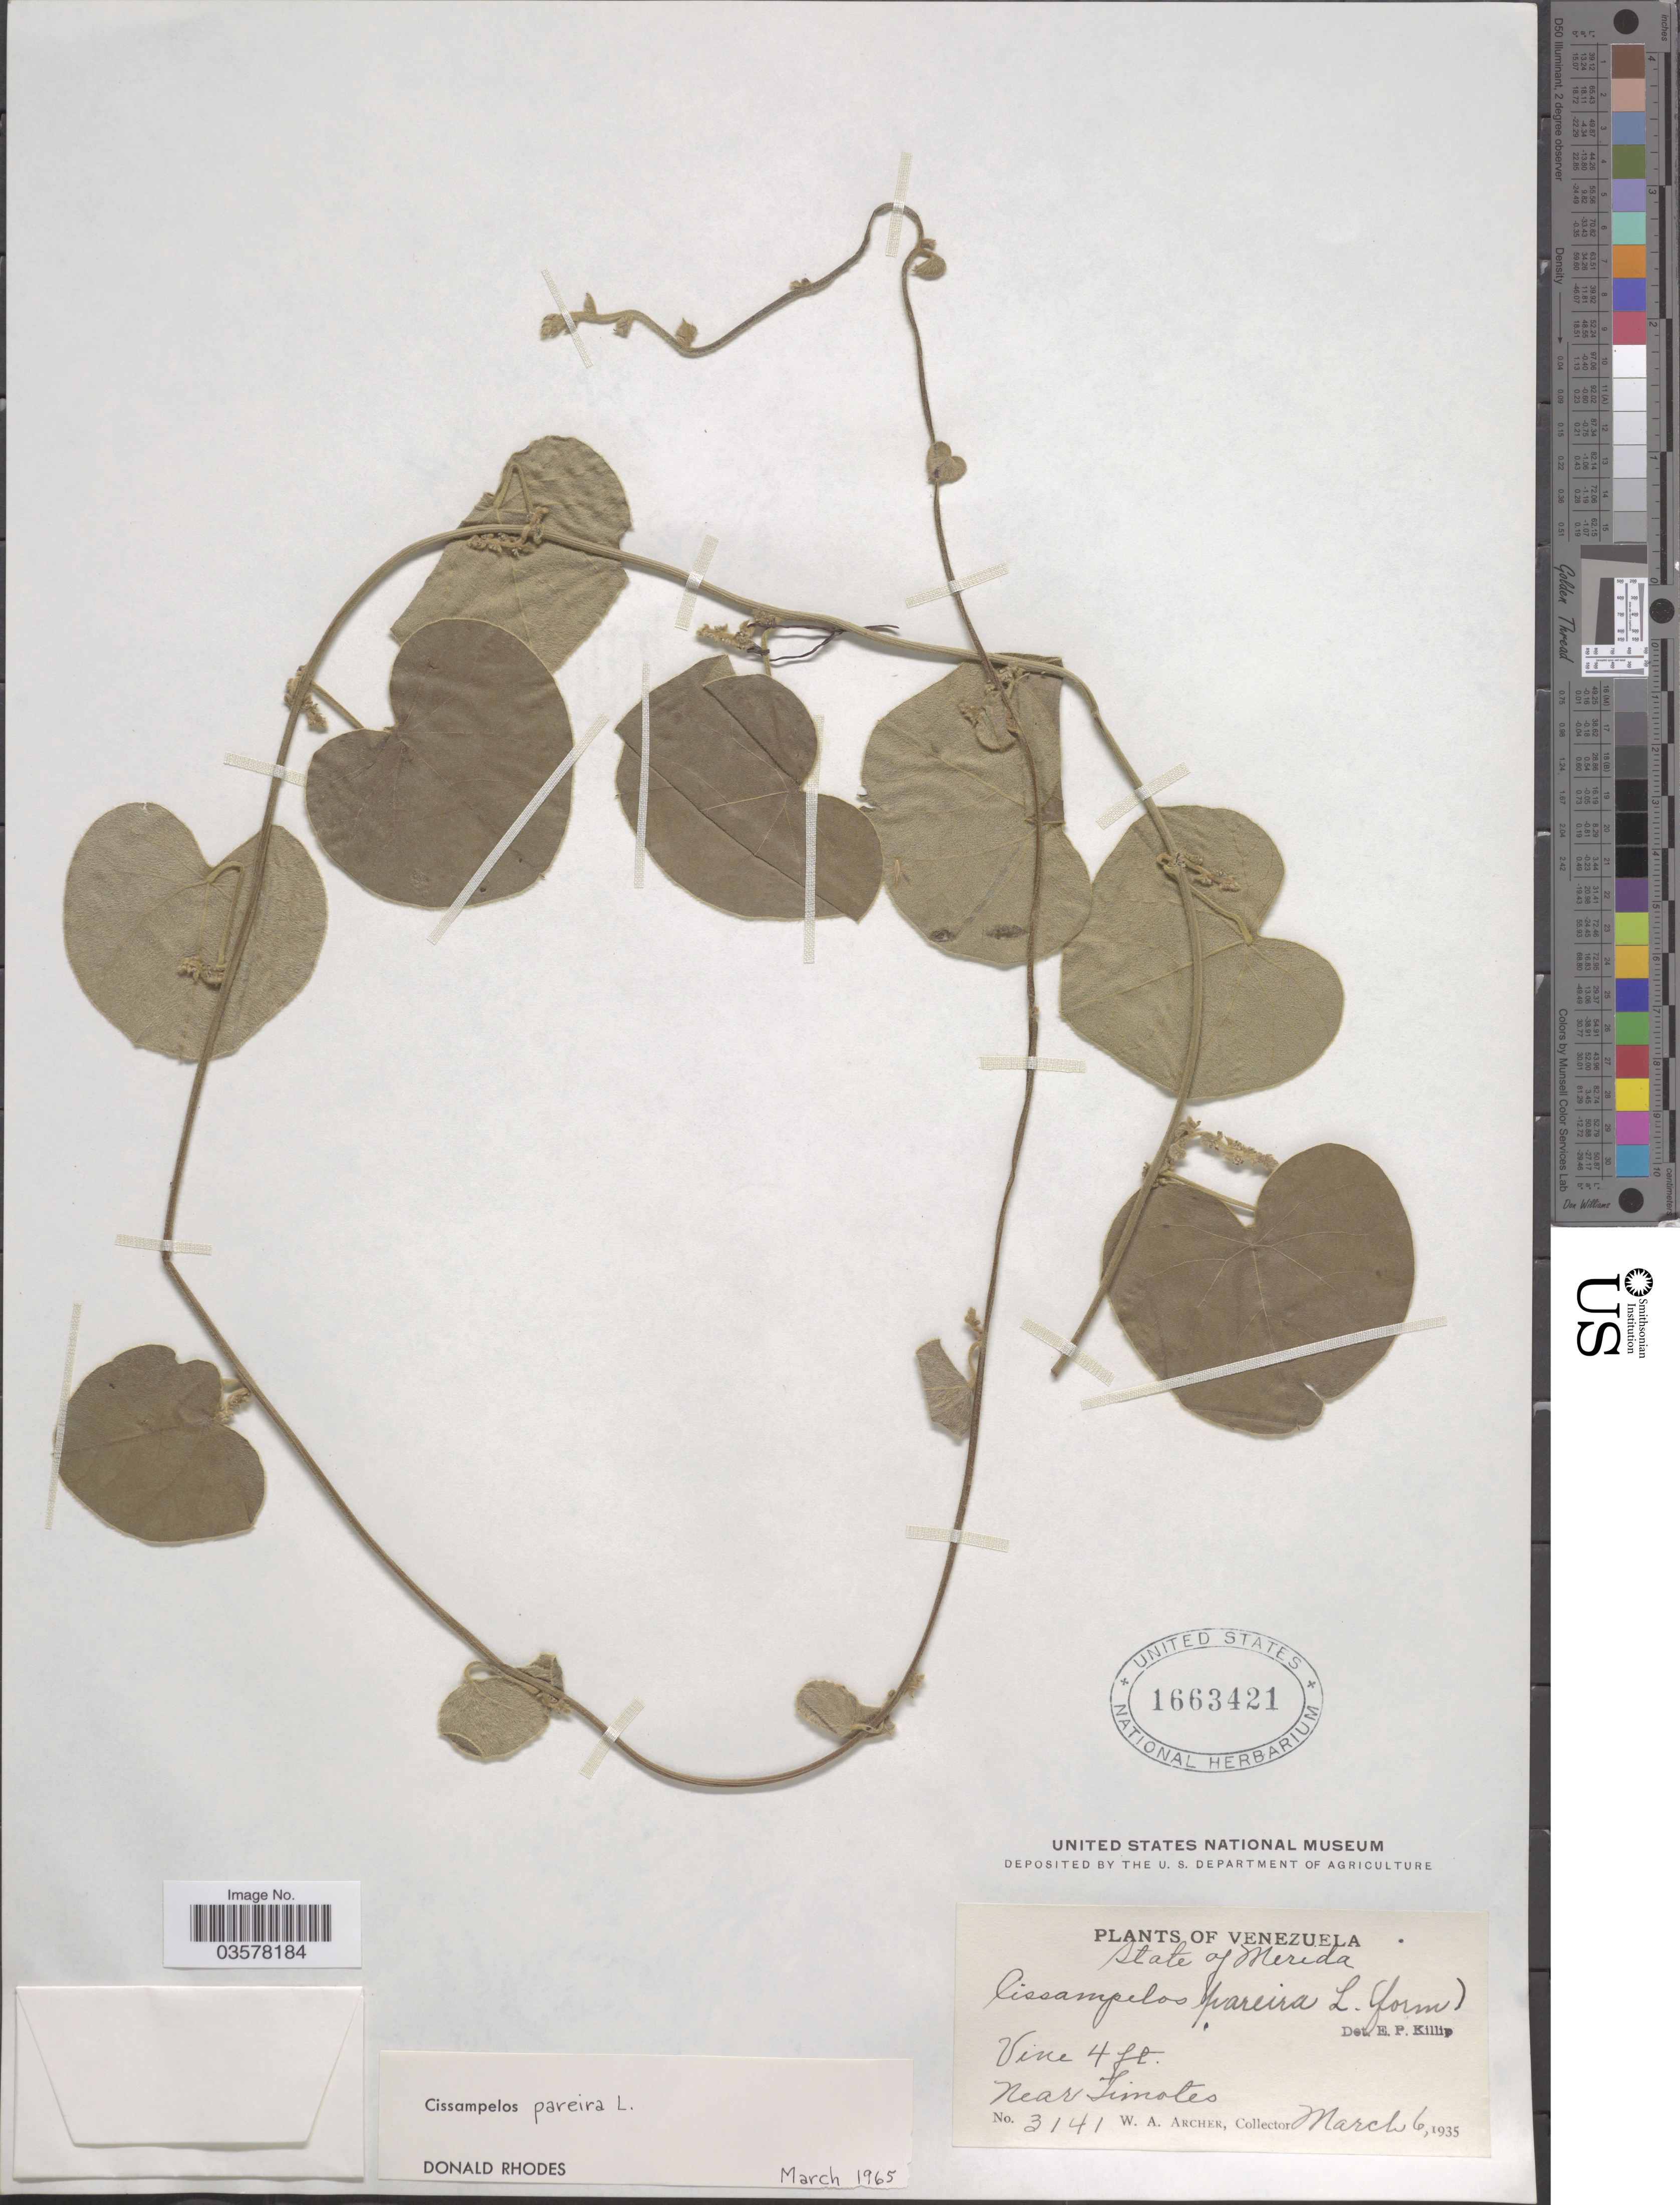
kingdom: Plantae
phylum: Tracheophyta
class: Magnoliopsida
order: Ranunculales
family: Menispermaceae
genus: Cissampelos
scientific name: Cissampelos pareira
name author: L.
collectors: W. Archer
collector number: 3141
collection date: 1935-03-06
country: Venezuela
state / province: Mérida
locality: Near Timotes.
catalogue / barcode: US 1663421